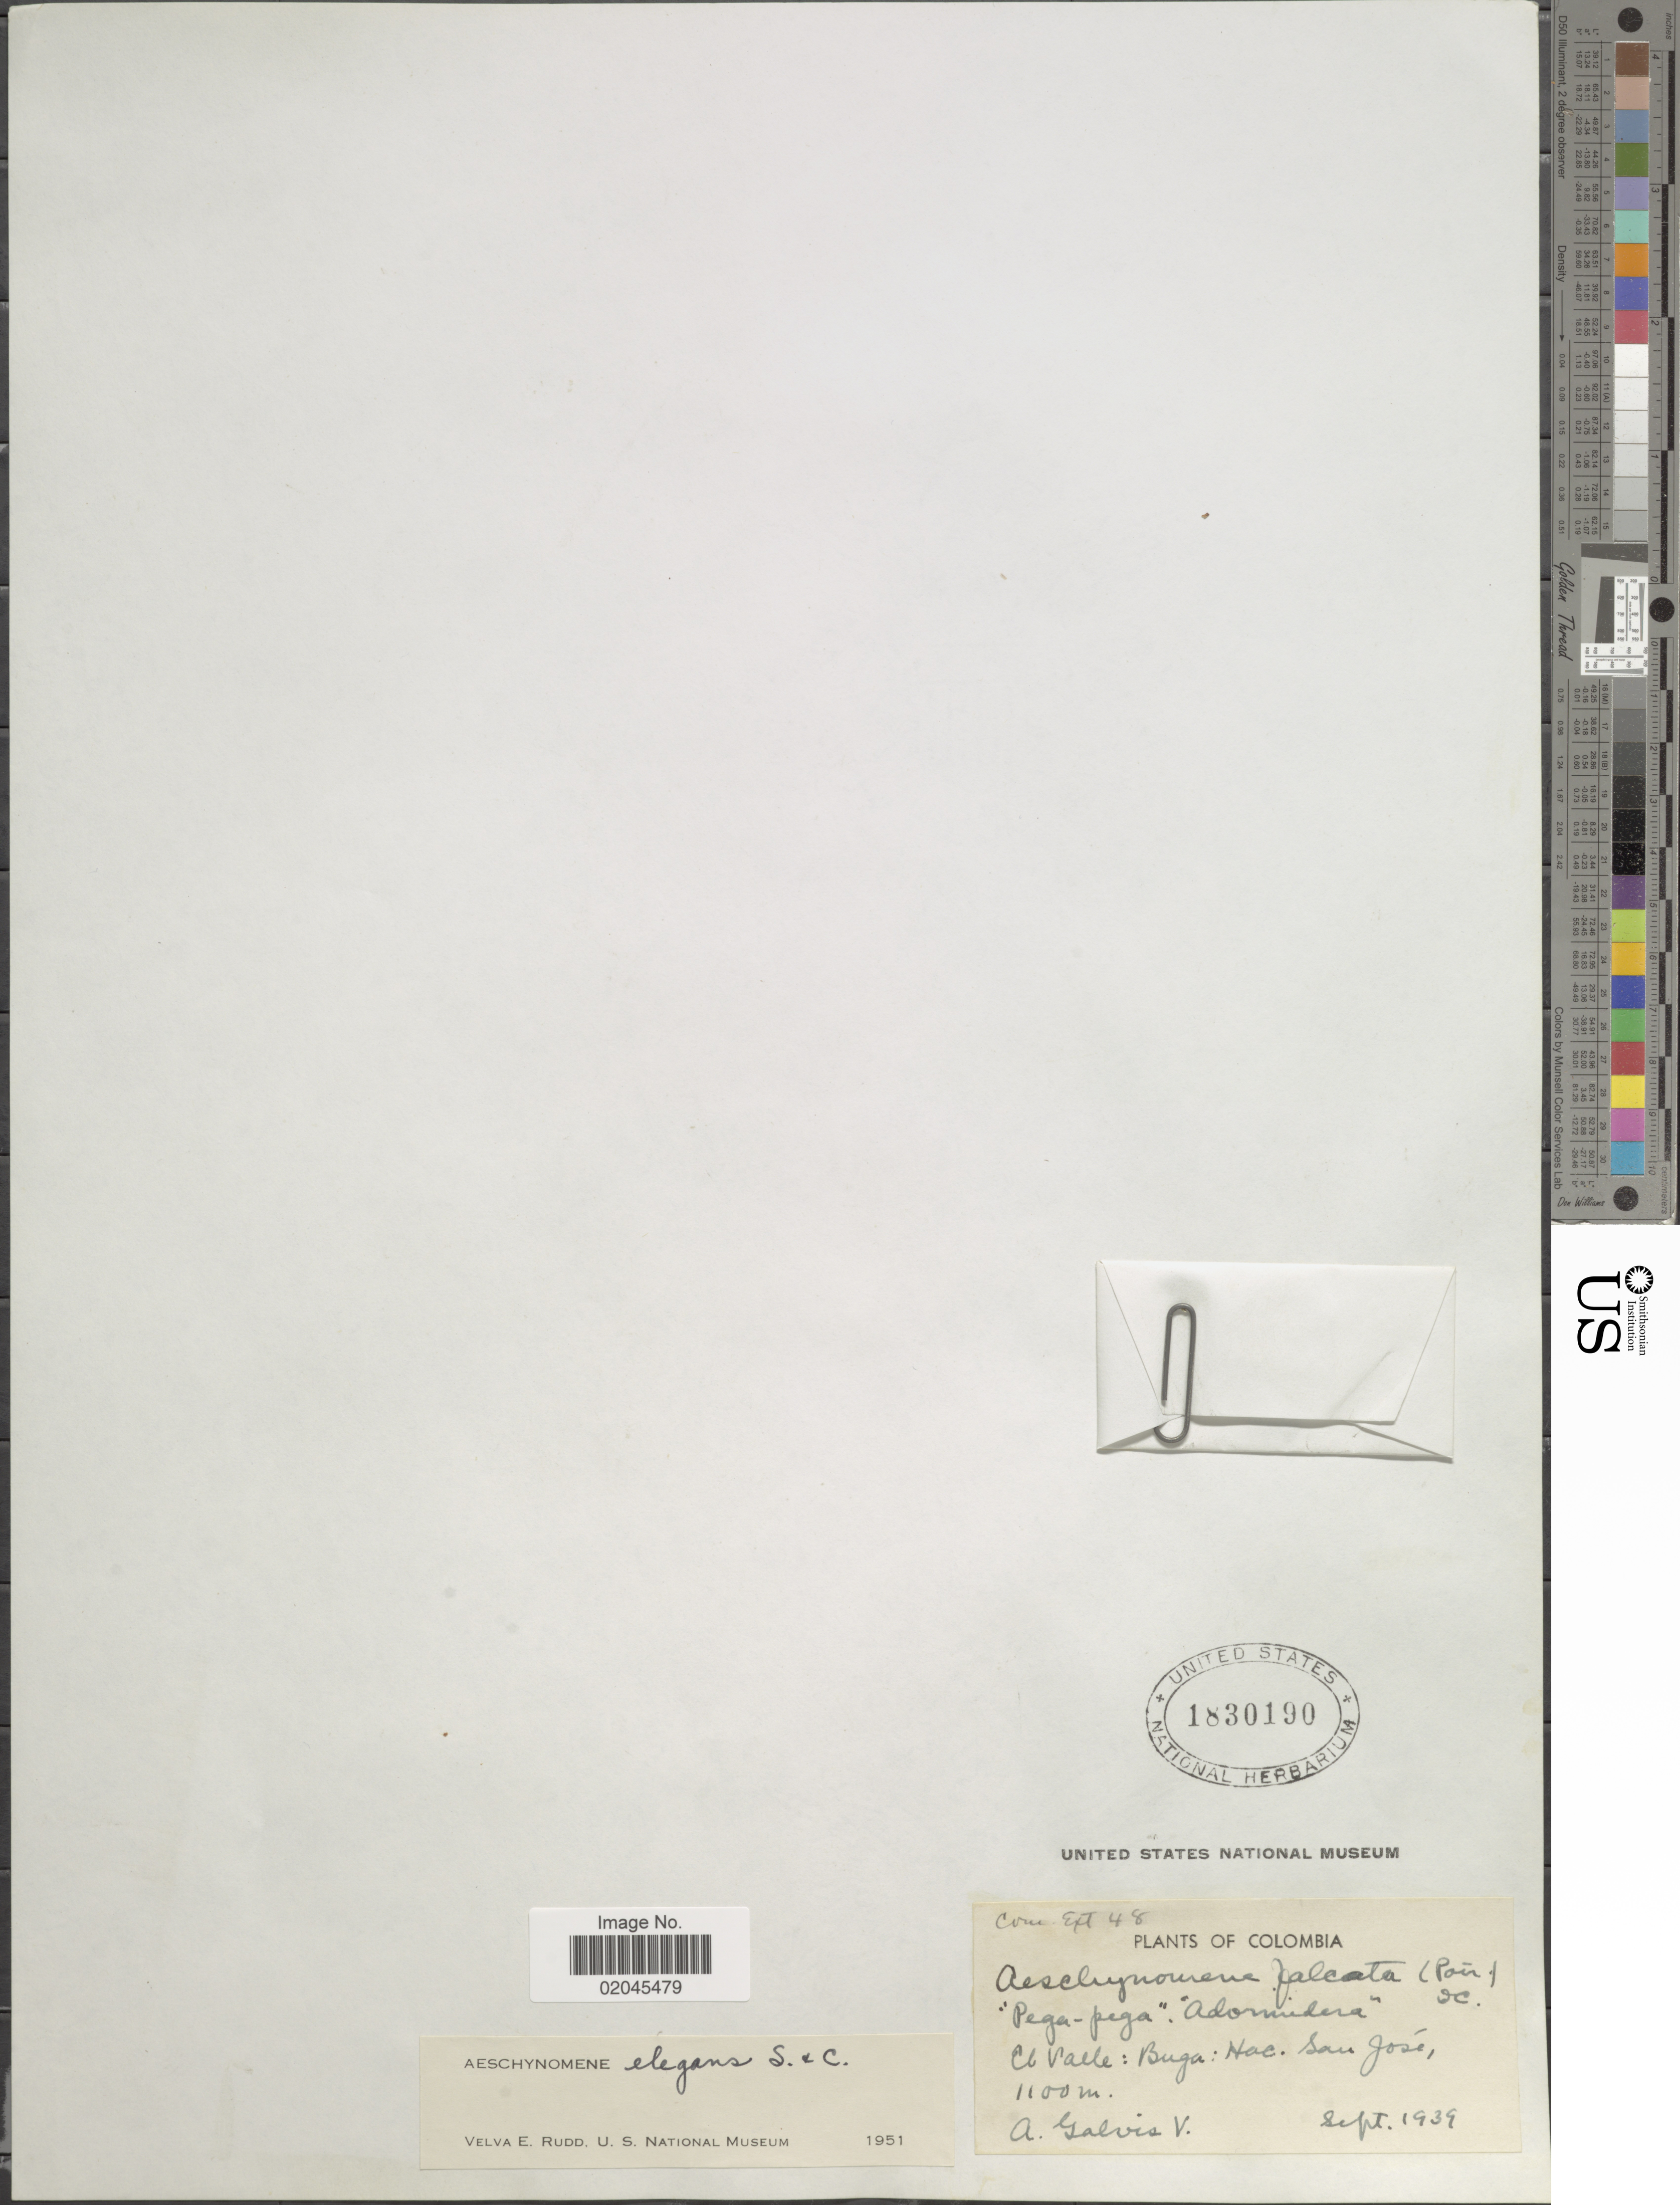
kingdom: Plantae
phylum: Tracheophyta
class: Magnoliopsida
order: Fabales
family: Fabaceae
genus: Aeschynomene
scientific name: Aeschynomene elegans var. elegans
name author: Cham. ex Schltdl.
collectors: A. Galvis V.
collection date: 1939-09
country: Colombia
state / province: Valle del Cauca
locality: El Valle: Buga: Hac. San Jose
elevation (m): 1100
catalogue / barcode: US 1830190